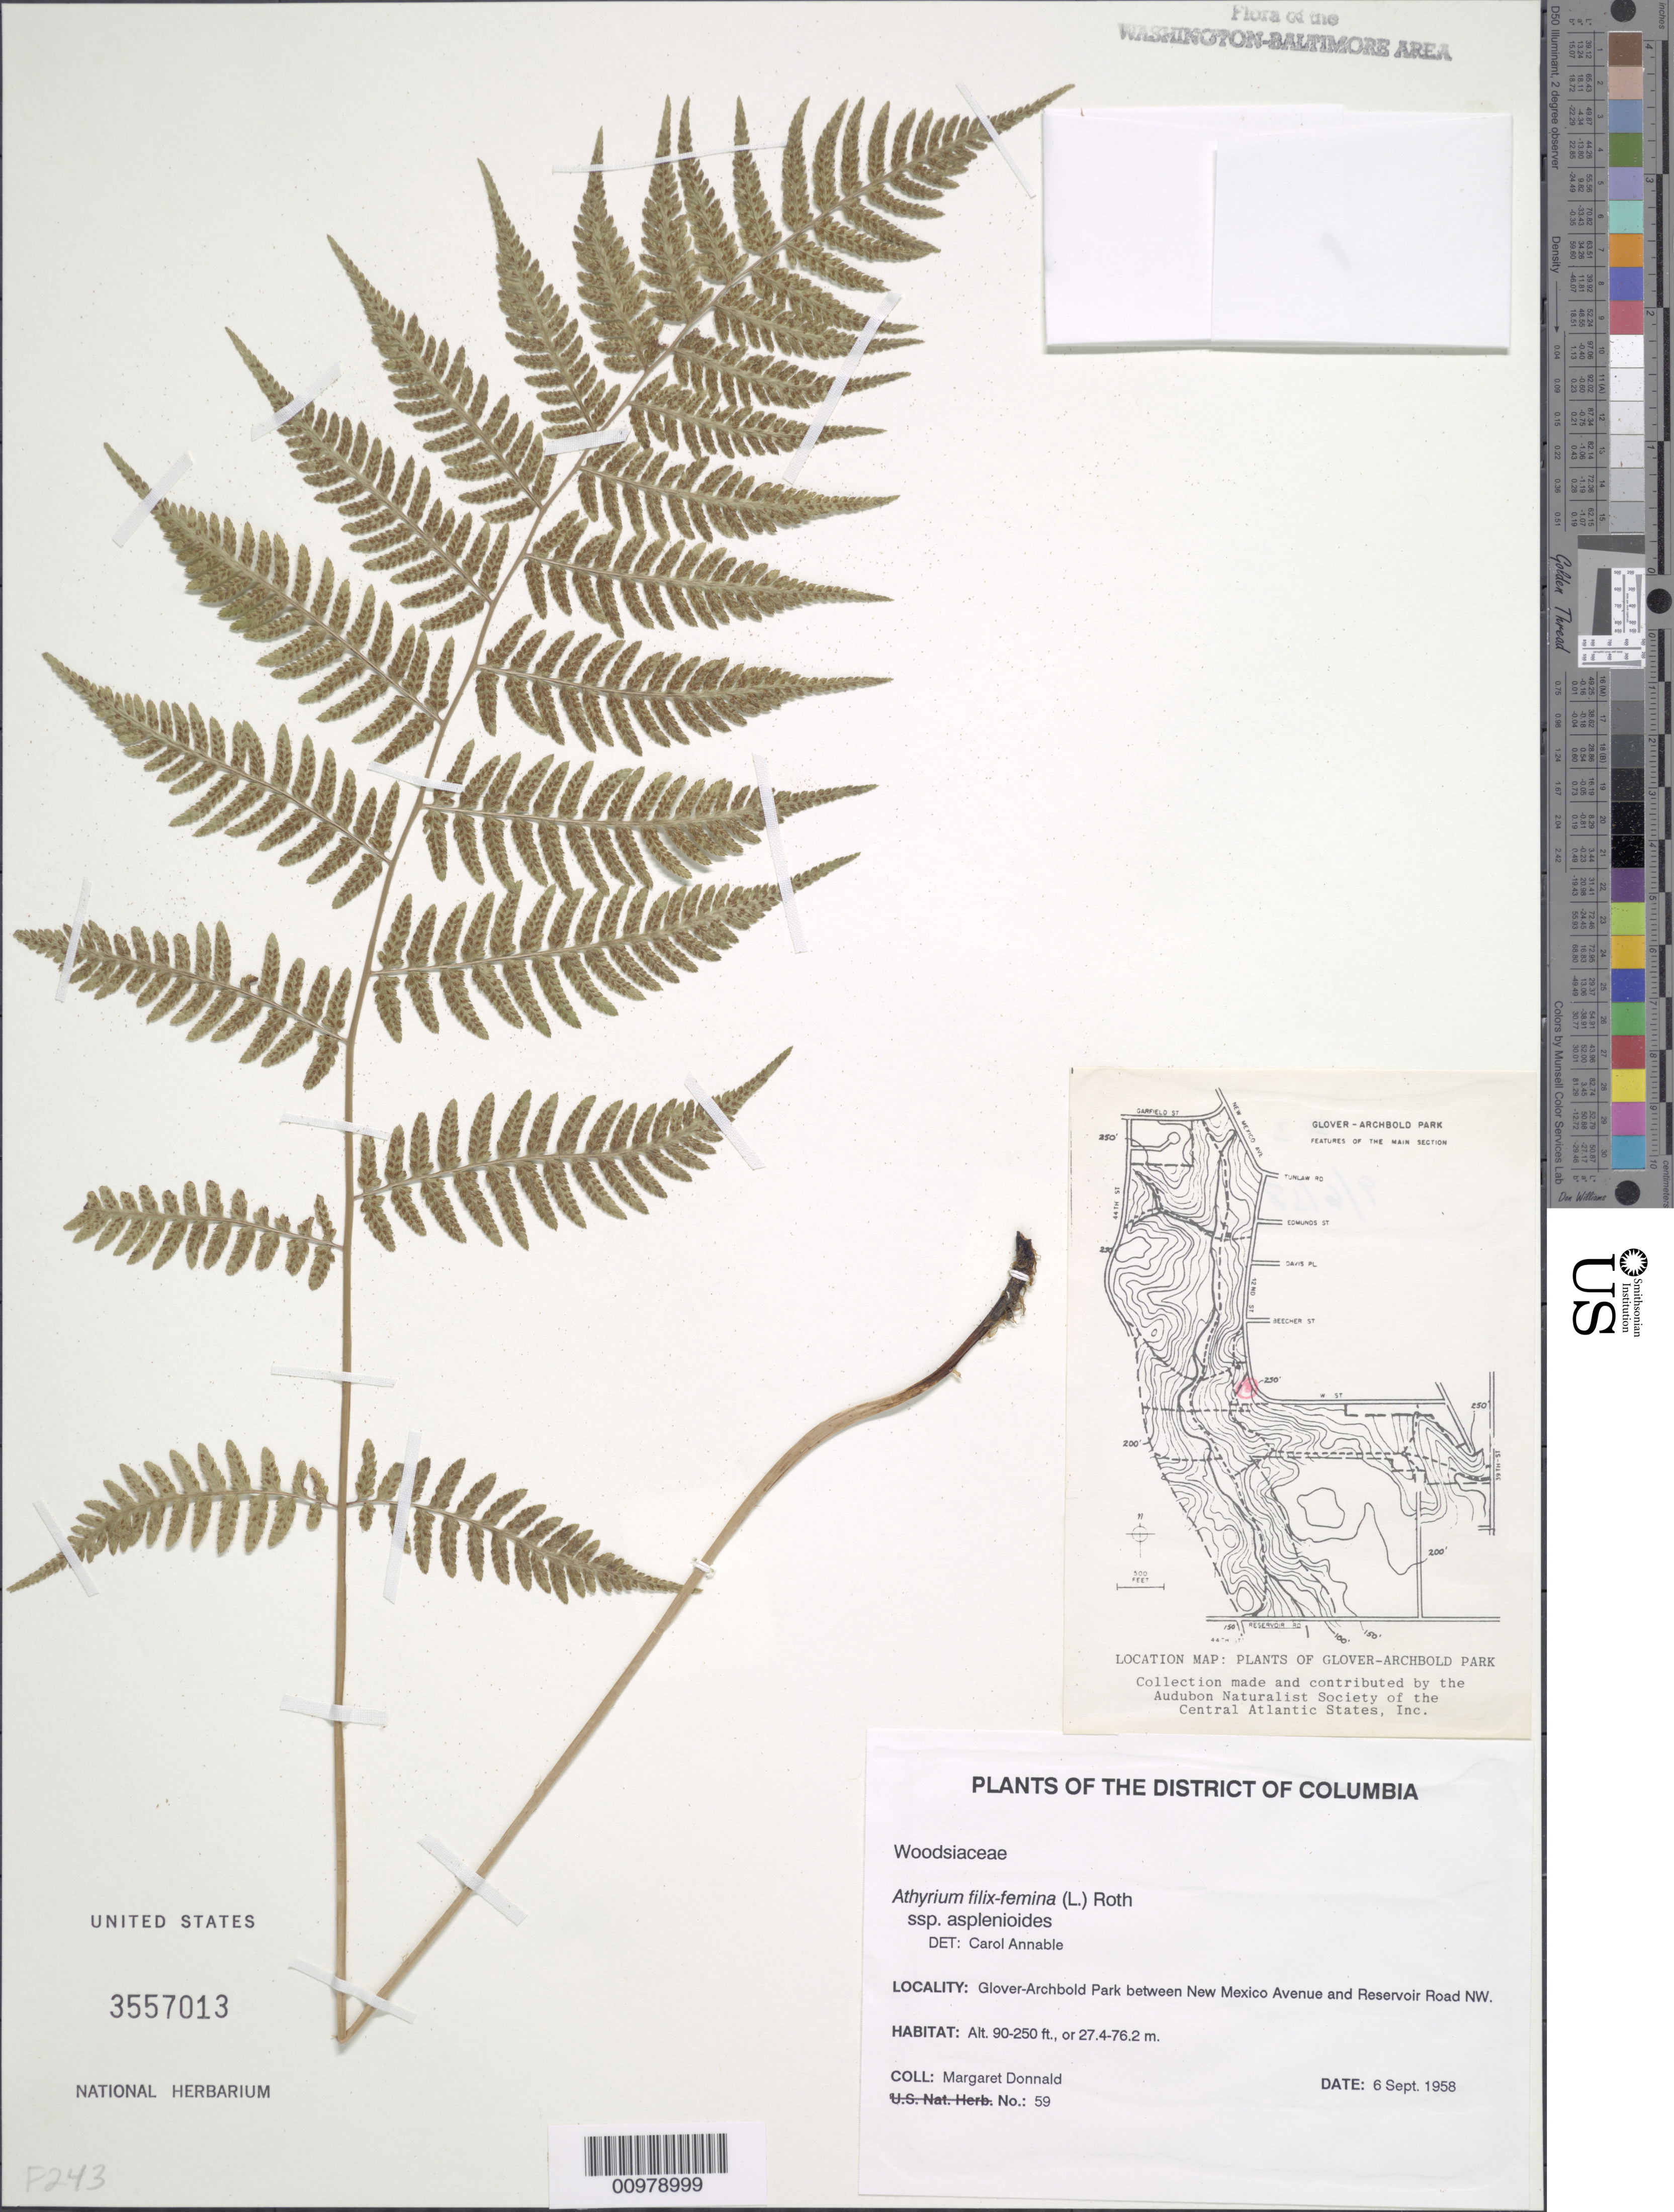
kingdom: Plantae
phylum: Tracheophyta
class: Polypodiopsida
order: Polypodiales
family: Athyriaceae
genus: Athyrium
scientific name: Athyrium filix-femina var. asplenioides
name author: (Michx.) Farw.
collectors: M. Donnald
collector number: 59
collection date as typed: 6 Sep 1958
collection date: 1958-09-06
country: United States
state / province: District of Columbia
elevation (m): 27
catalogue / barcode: US 3557013